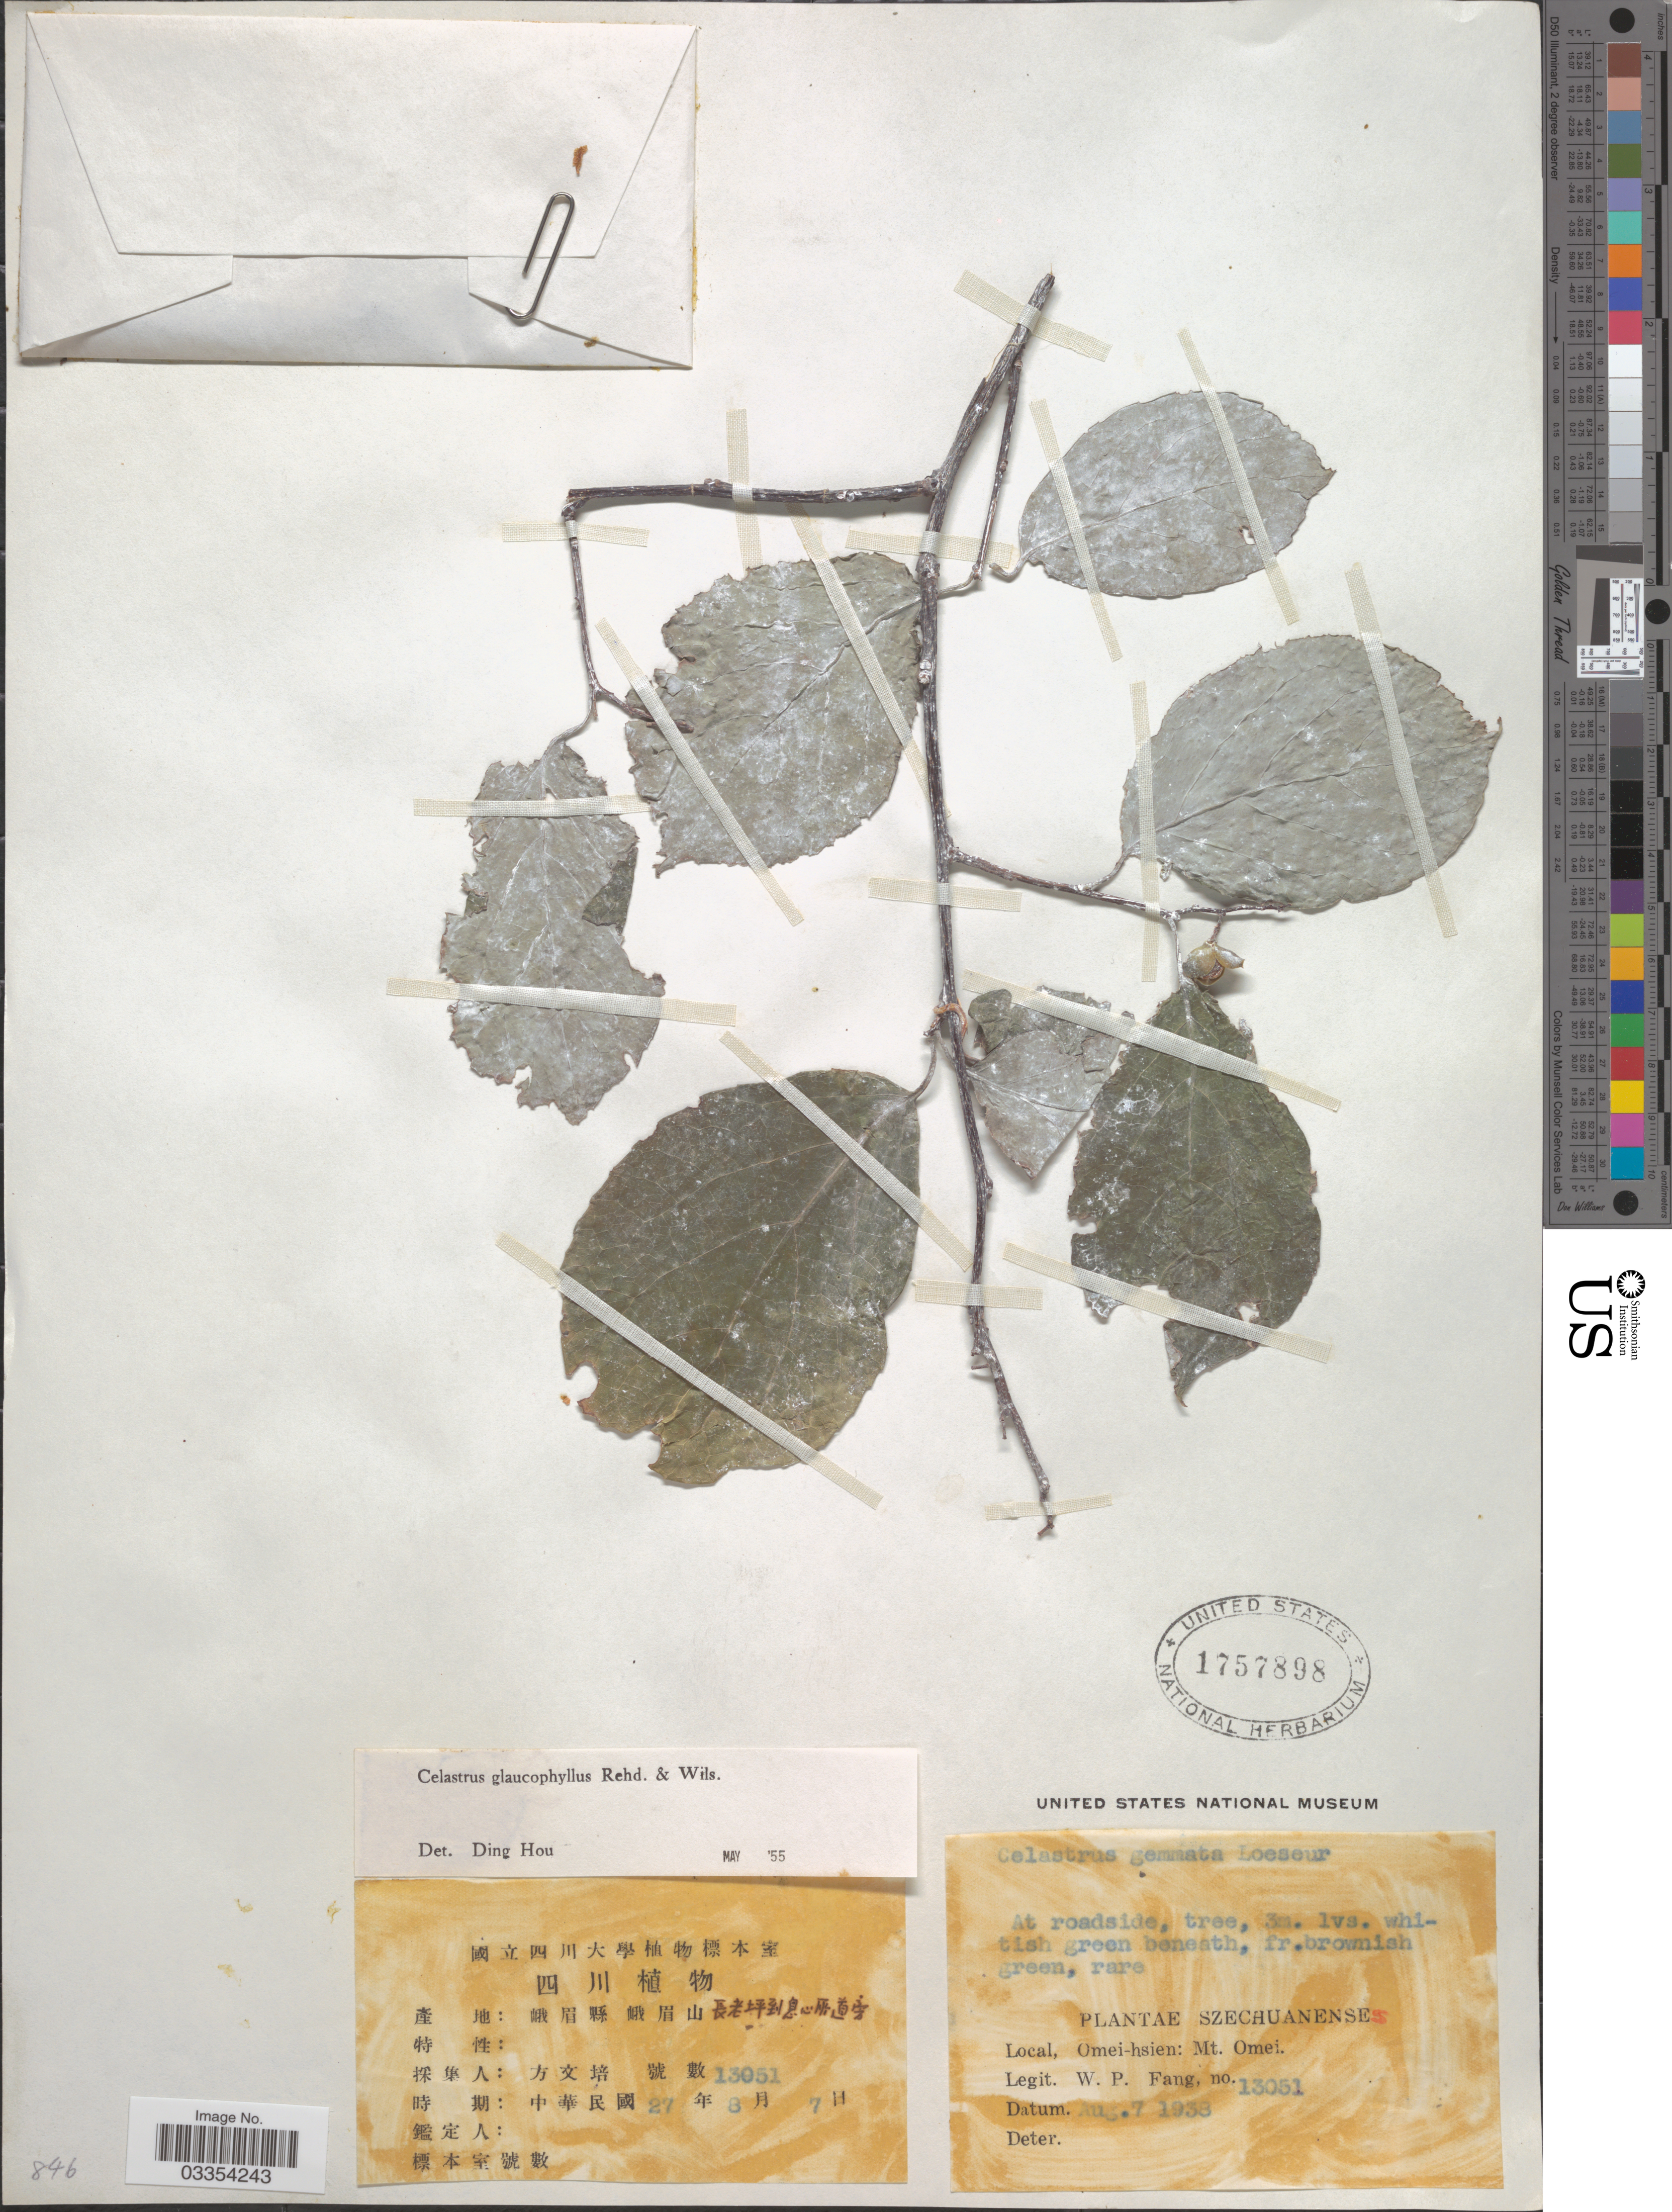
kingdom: Plantae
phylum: Tracheophyta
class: Magnoliopsida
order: Celastrales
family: Celastraceae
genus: Celastrus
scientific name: Celastrus glaucophyllus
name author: Rehder & E.H. Wilson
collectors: W. P. Fang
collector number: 13051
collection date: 1938-08-07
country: China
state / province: Sichuan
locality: Szechuanenses. Omei-hsien: Mt. Omei.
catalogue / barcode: US 1757898